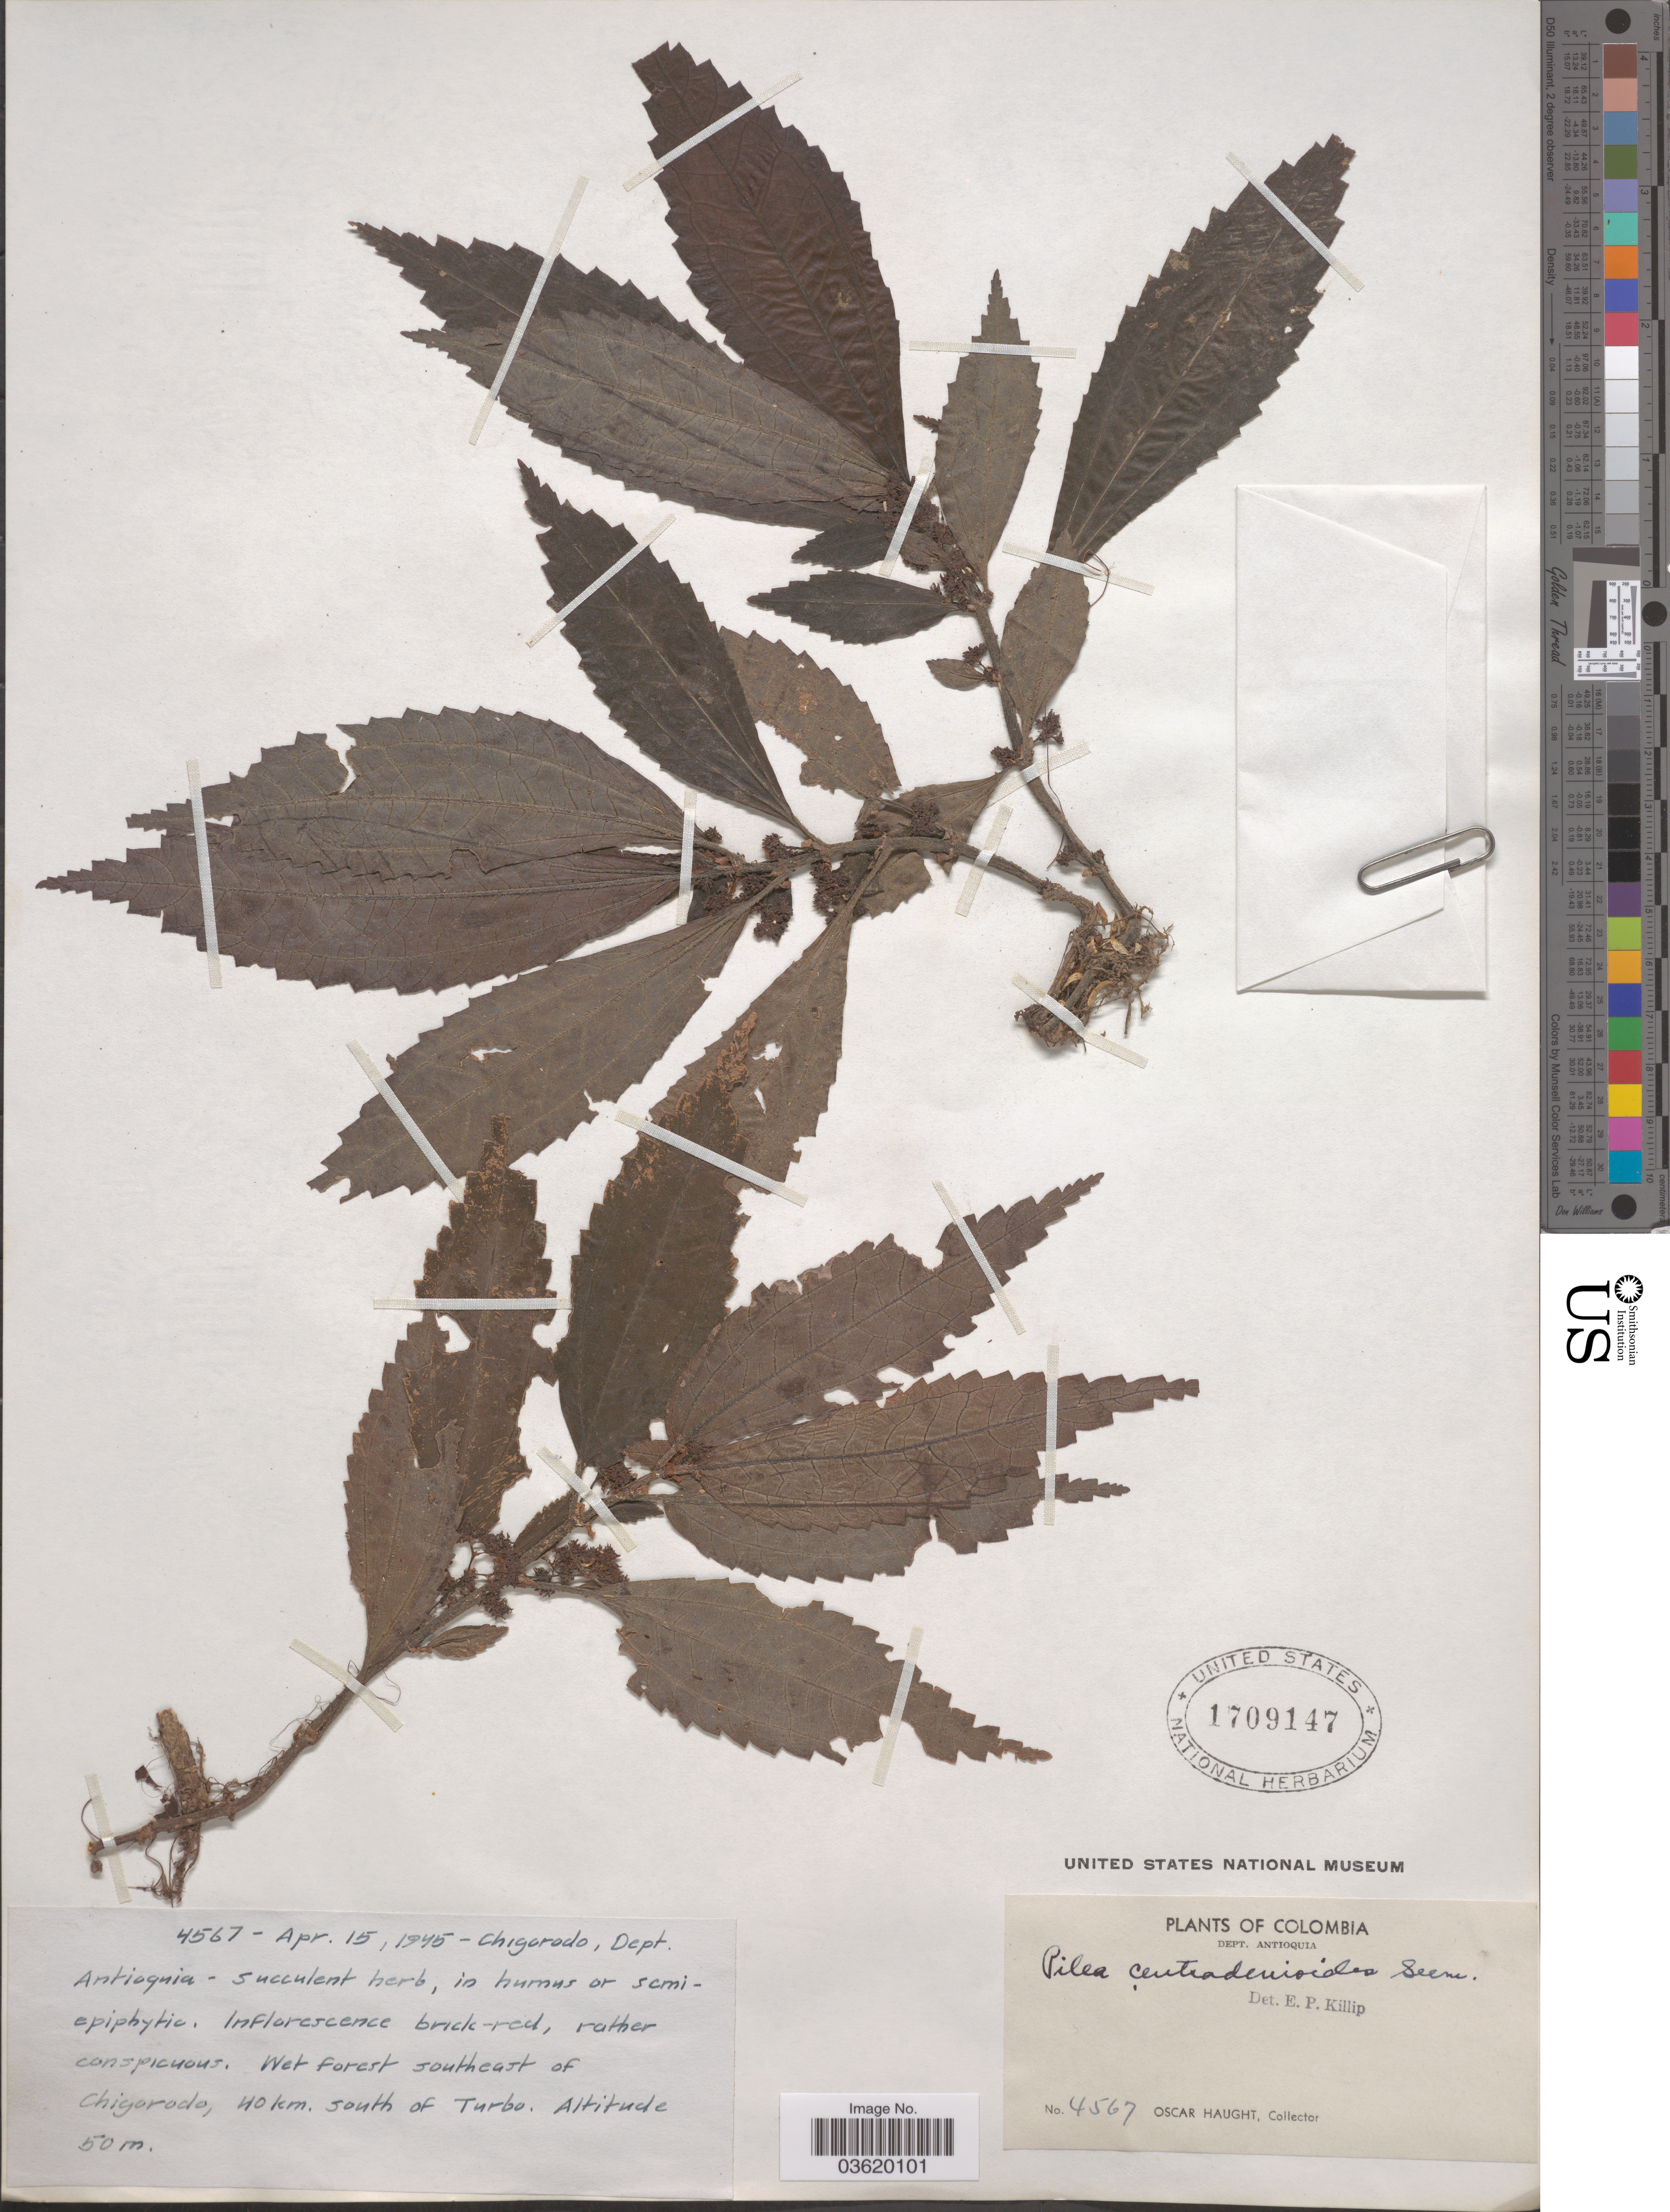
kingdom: Plantae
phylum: Tracheophyta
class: Magnoliopsida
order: Rosales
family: Urticaceae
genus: Pilea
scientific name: Pilea centradenioides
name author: Seem.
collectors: O. Haught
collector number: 4567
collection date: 1945-04-15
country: Colombia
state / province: Antioquia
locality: Chigorodo, Dept. Antioquia. Wet forest southeast of Chigorodo, 40 km. south of Turbo.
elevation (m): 50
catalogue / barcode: US 1709147